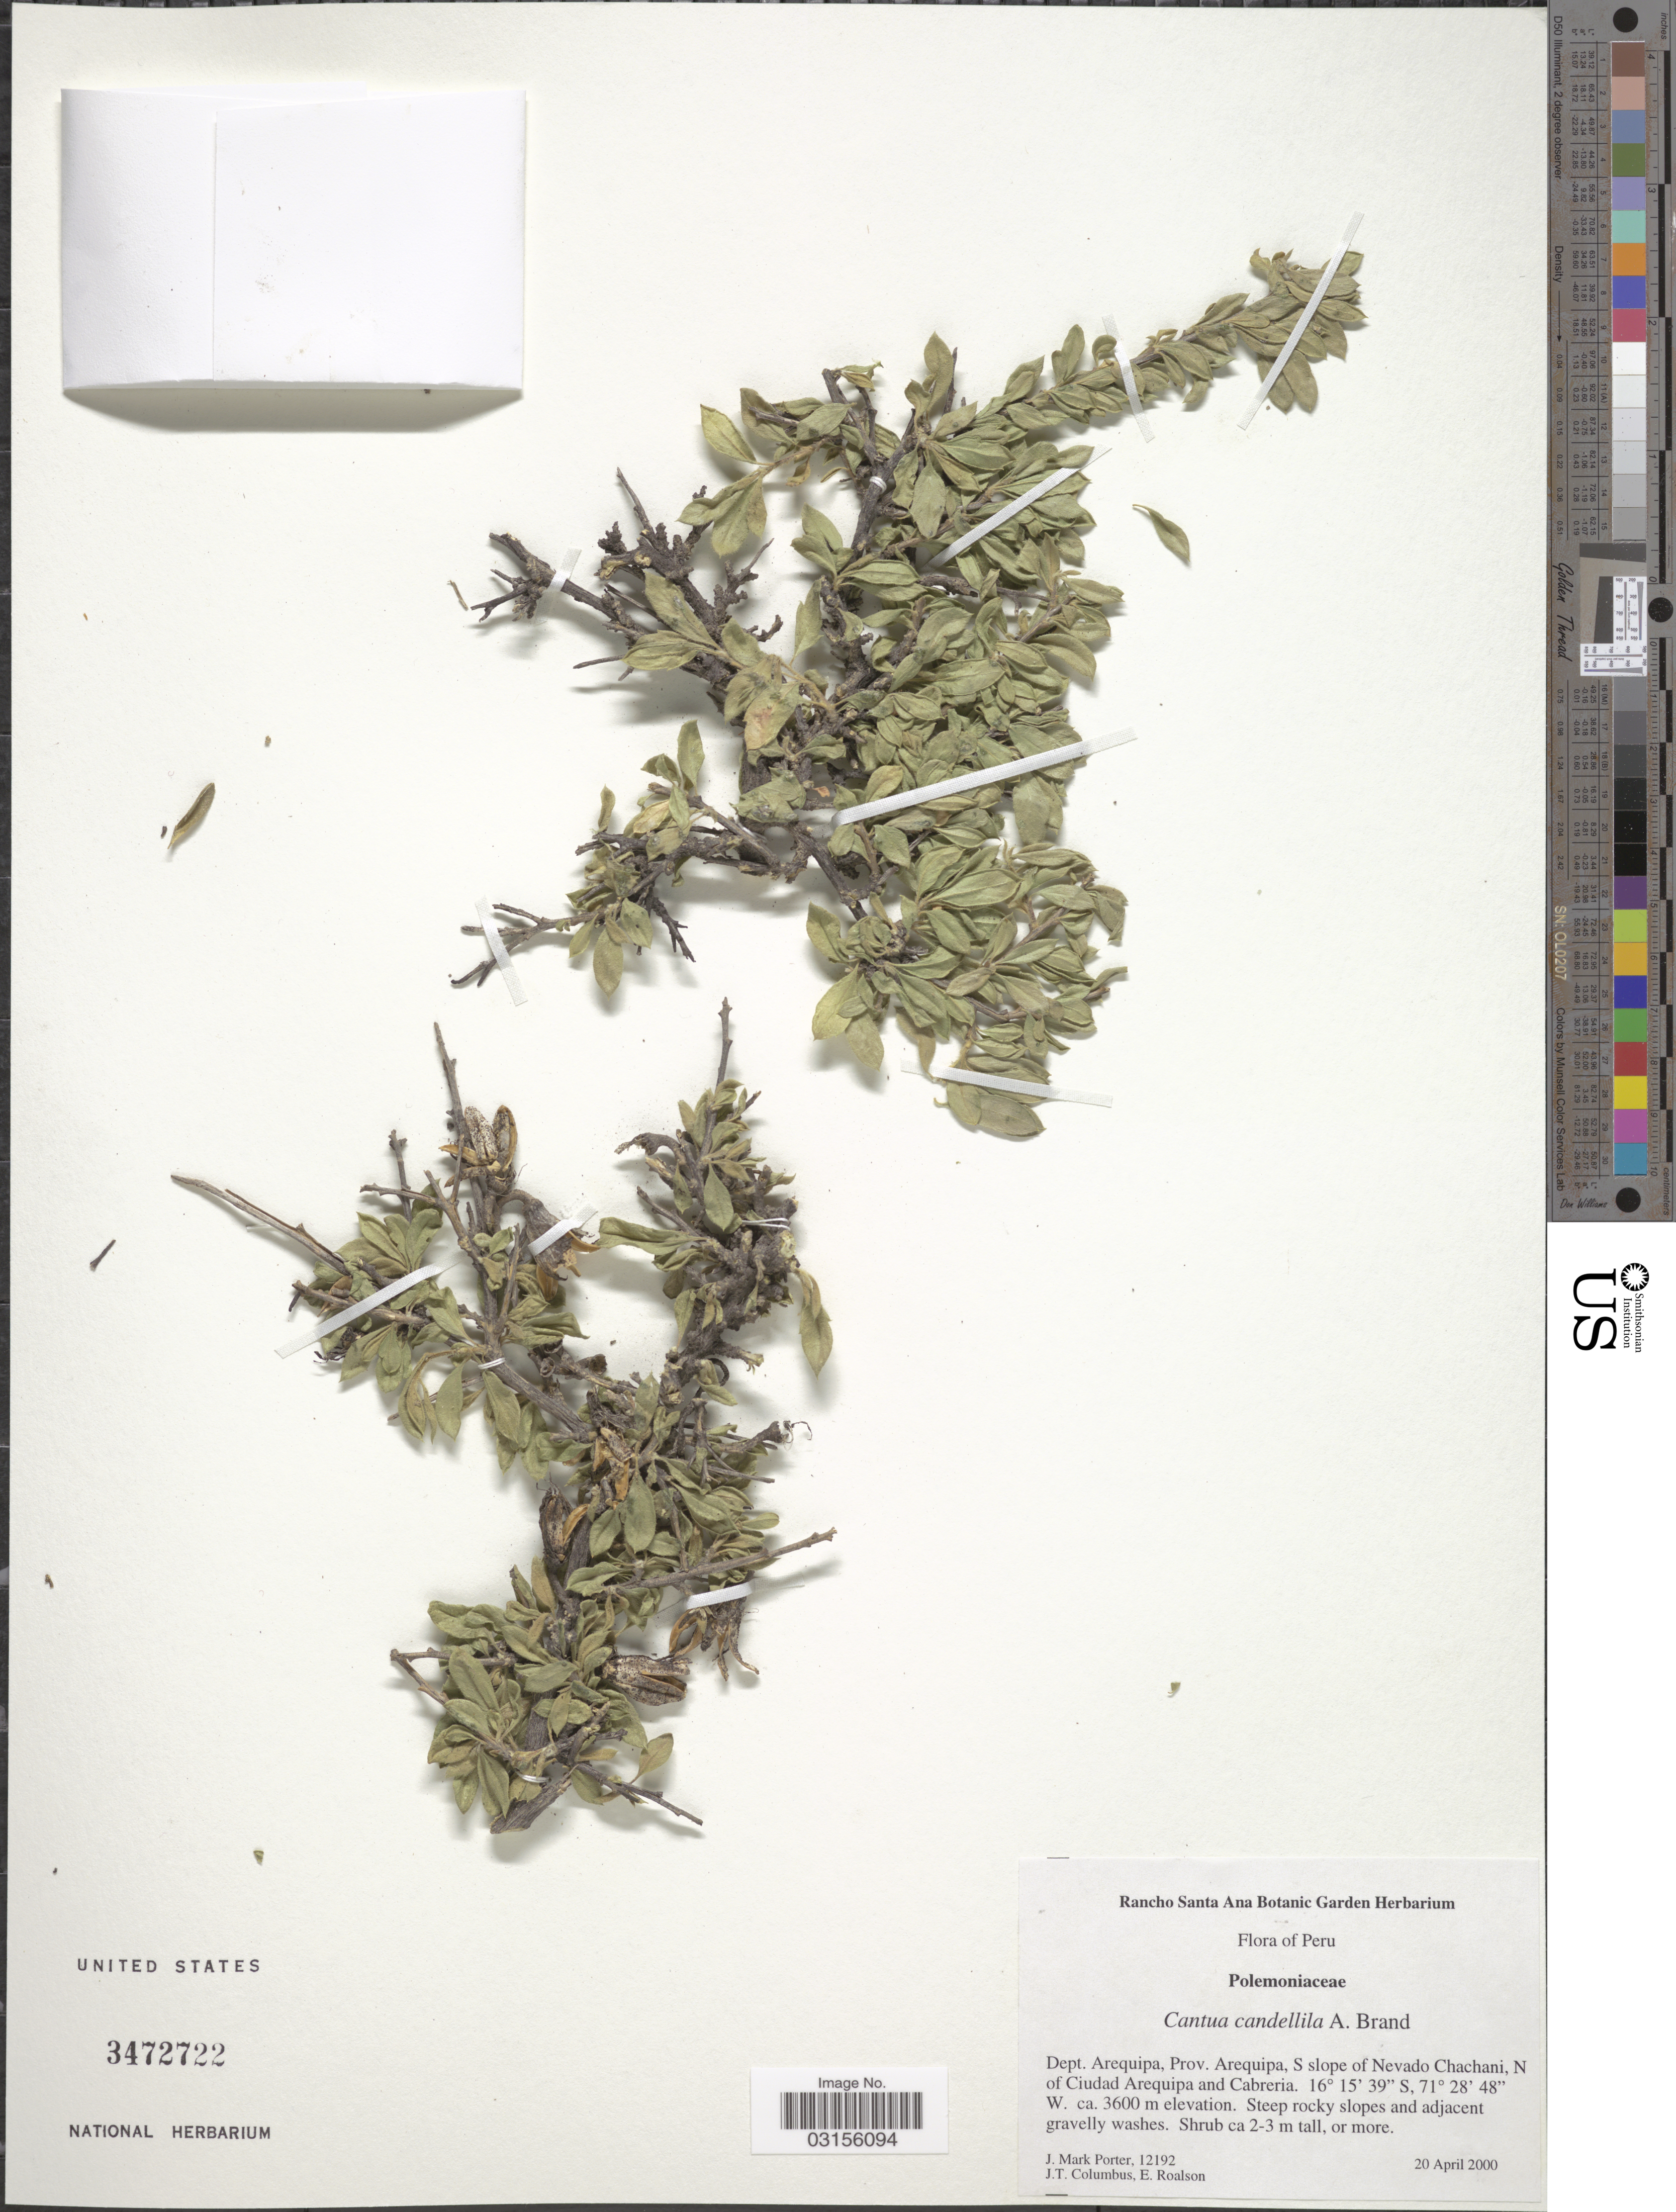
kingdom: Plantae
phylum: Tracheophyta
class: Magnoliopsida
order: Ericales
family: Polemoniaceae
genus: Cantua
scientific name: Cantua candelilla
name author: Brand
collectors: J. M. Porter, J. T. Columbus & E. H. Roalson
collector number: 12192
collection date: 2000-04-20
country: Peru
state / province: Arequipa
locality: Dept. Arequipa, Prov. Arequipa, S slope of Nevado Chachani, N of Ciudad Arequipa and Cabreria.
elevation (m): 3600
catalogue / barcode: US 3472722